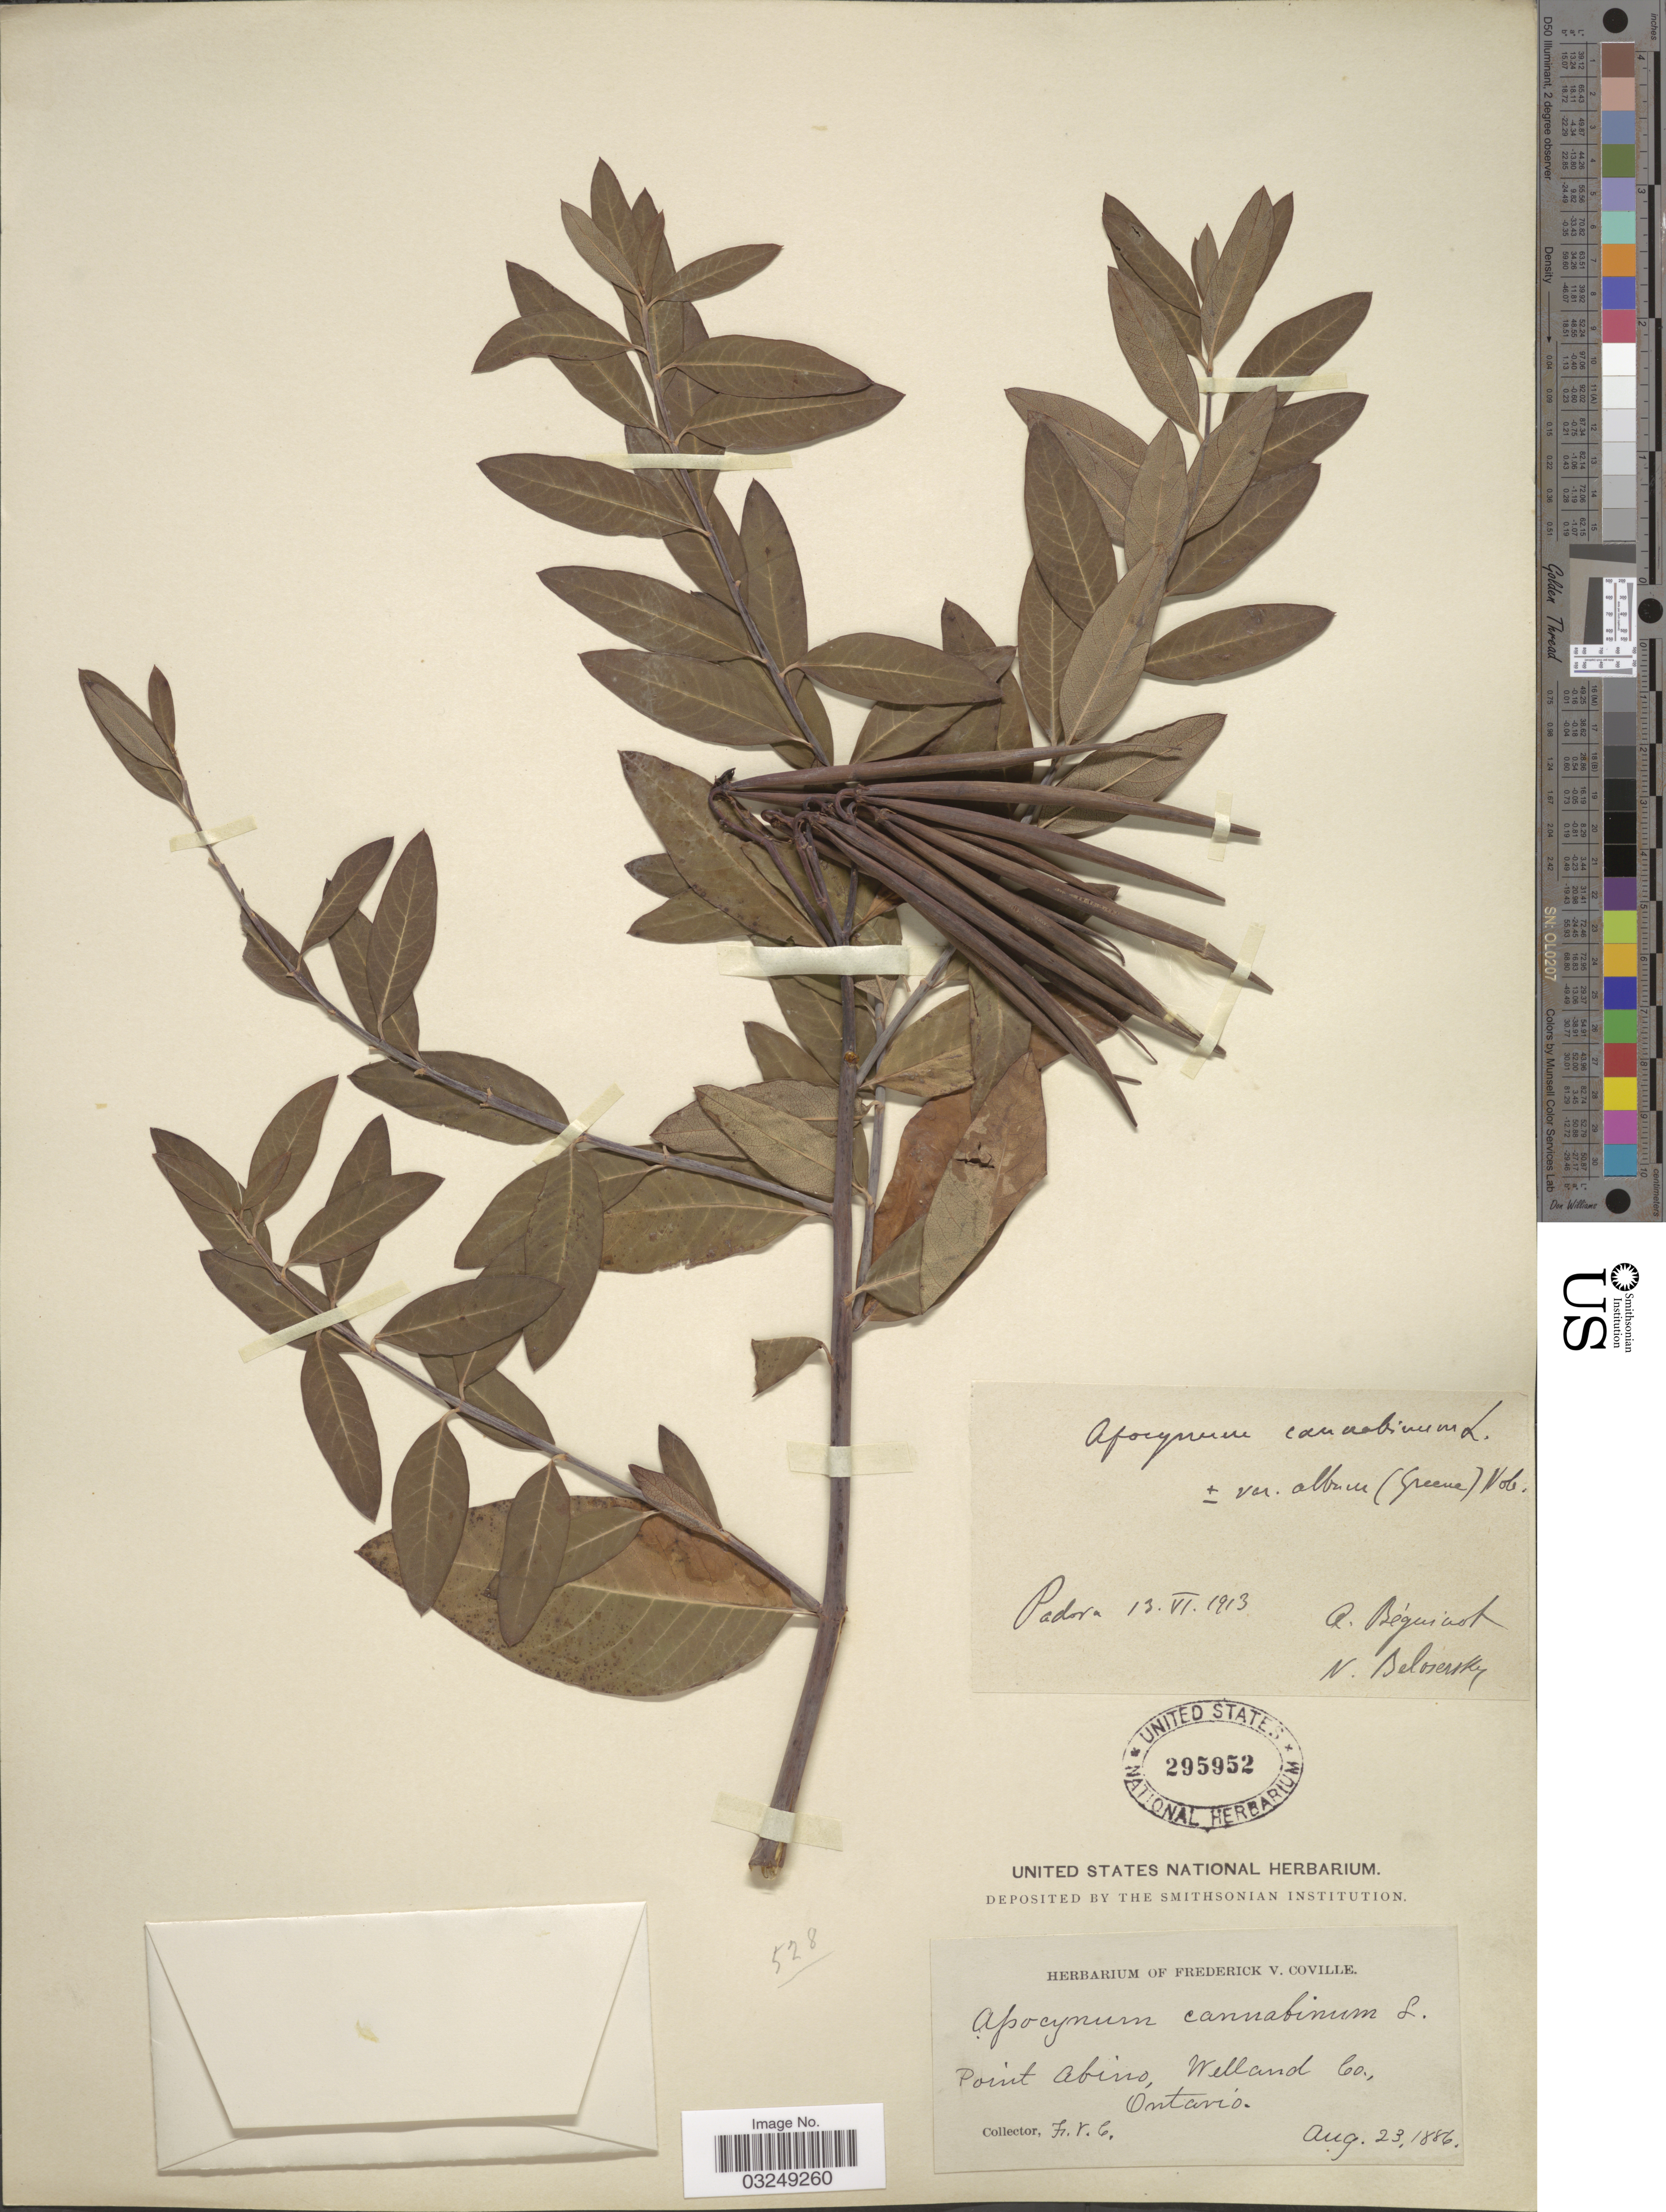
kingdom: Plantae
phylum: Tracheophyta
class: Magnoliopsida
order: Gentianales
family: Apocynaceae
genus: Apocynum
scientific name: Apocynum album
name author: Greene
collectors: F. V. Coville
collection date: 1886-08-23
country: Canada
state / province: Ontario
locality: Point Abino, Welland Co.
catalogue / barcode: US 295952